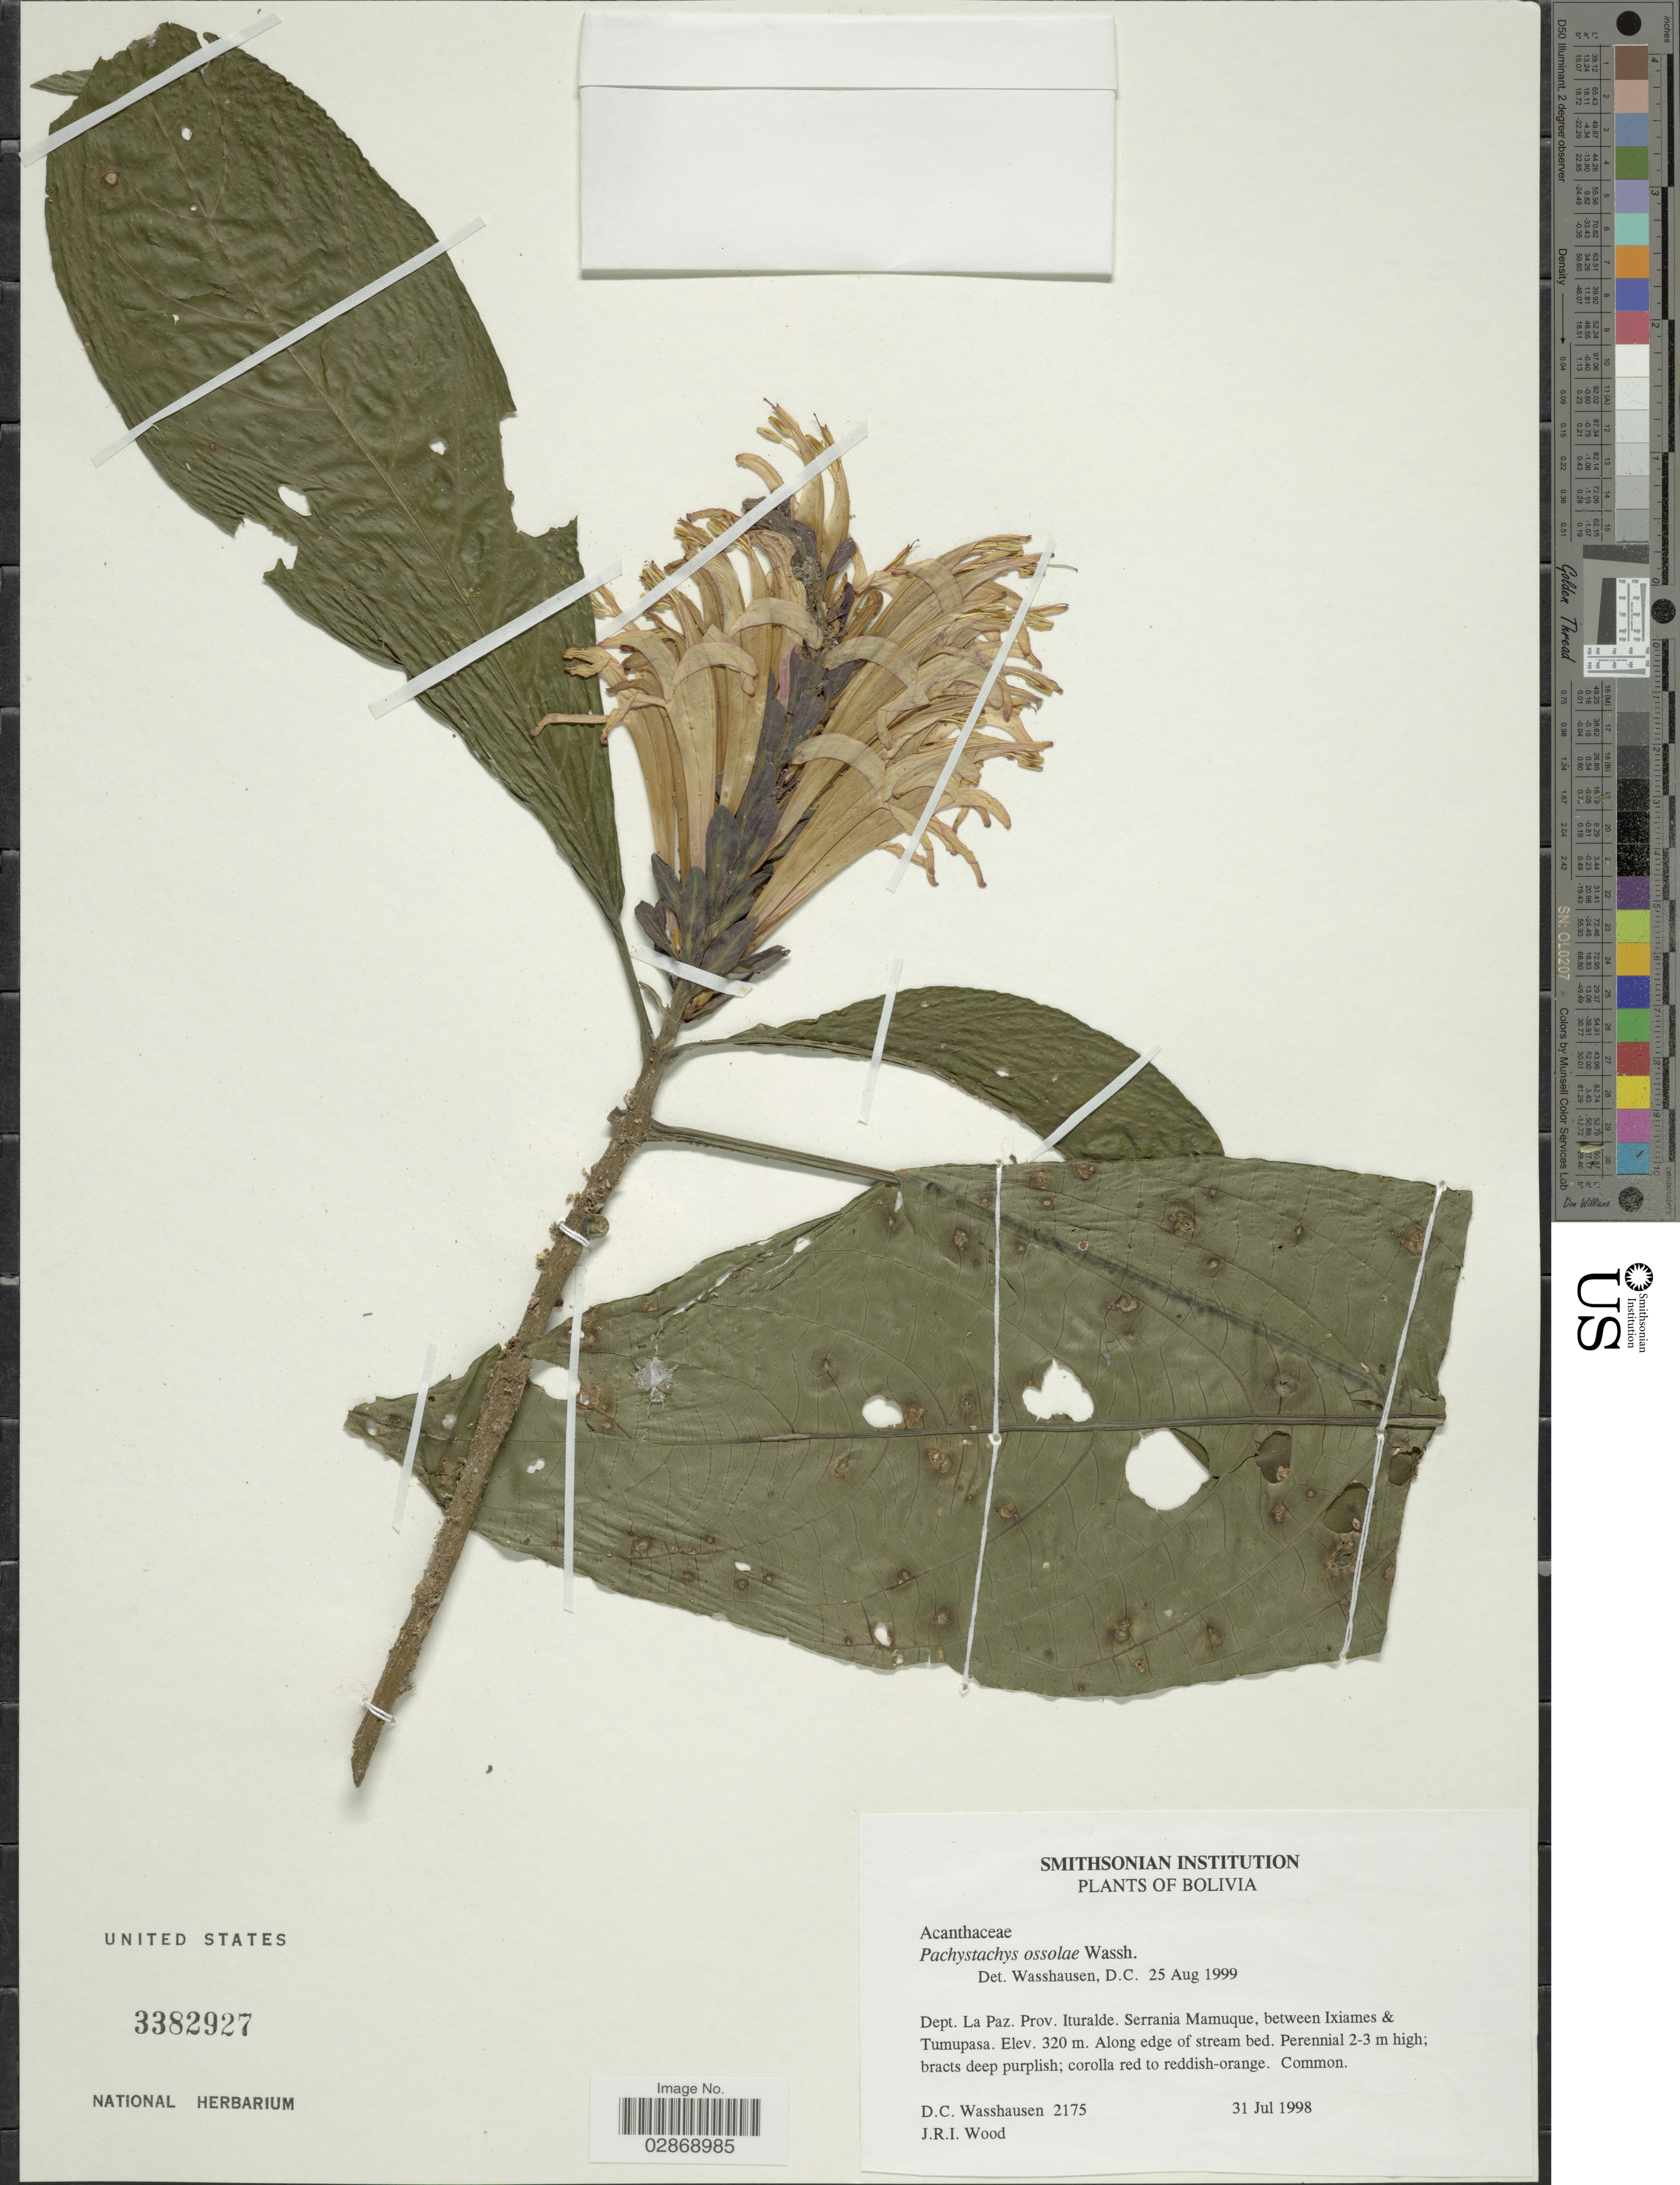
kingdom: Plantae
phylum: Tracheophyta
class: Magnoliopsida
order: Lamiales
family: Acanthaceae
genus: Pachystachys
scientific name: Pachystachys ossolae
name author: Wassh.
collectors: D. C. Wasshausen & J. R. I. Wood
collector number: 2175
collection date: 1998-07-31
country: Bolivia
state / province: La Paz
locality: Dept. La Paz. Prov. Ituralde. Serrania Mamuque, between Ixiames & Tumupasa.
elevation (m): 320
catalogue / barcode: US 3382927